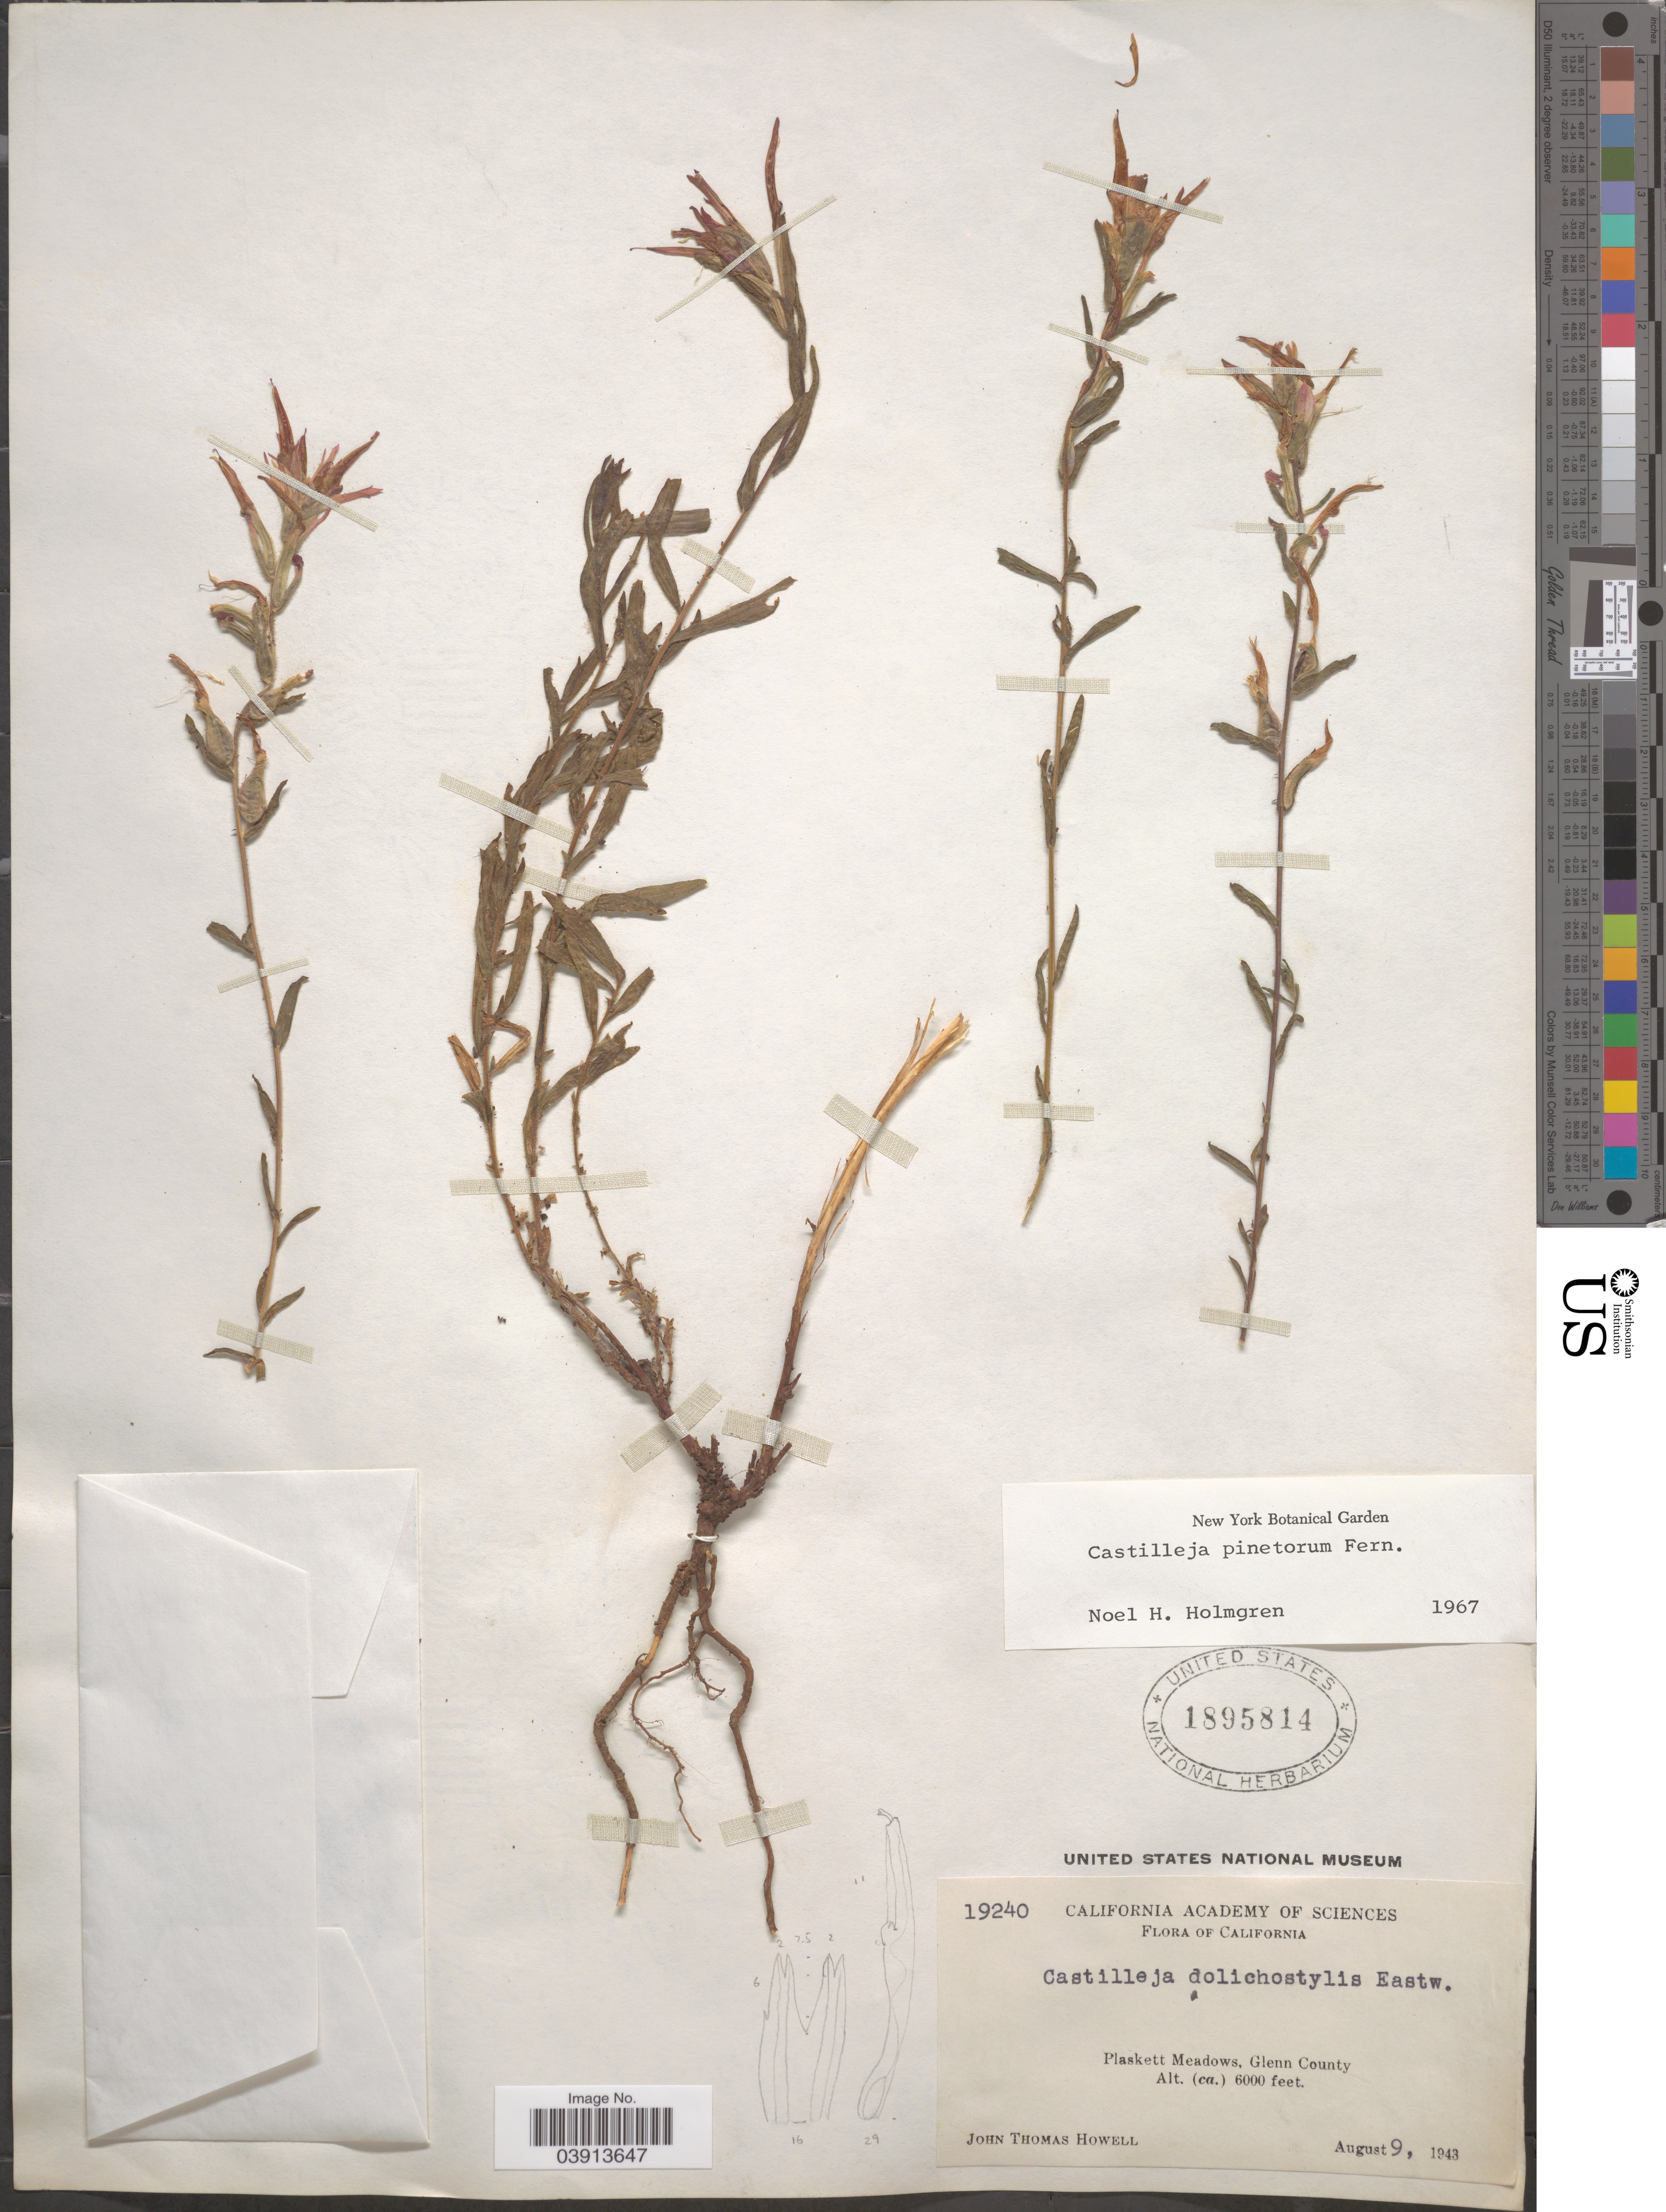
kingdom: Plantae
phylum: Tracheophyta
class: Magnoliopsida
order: Lamiales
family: Orobanchaceae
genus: Castilleja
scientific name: Castilleja pinetorum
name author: Fernald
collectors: J. T. Howell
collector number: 19240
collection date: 1943-08-09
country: United States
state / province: California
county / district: Glenn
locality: Plaskett Meadows, Glenn County.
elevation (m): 1829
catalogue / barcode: US 1895814